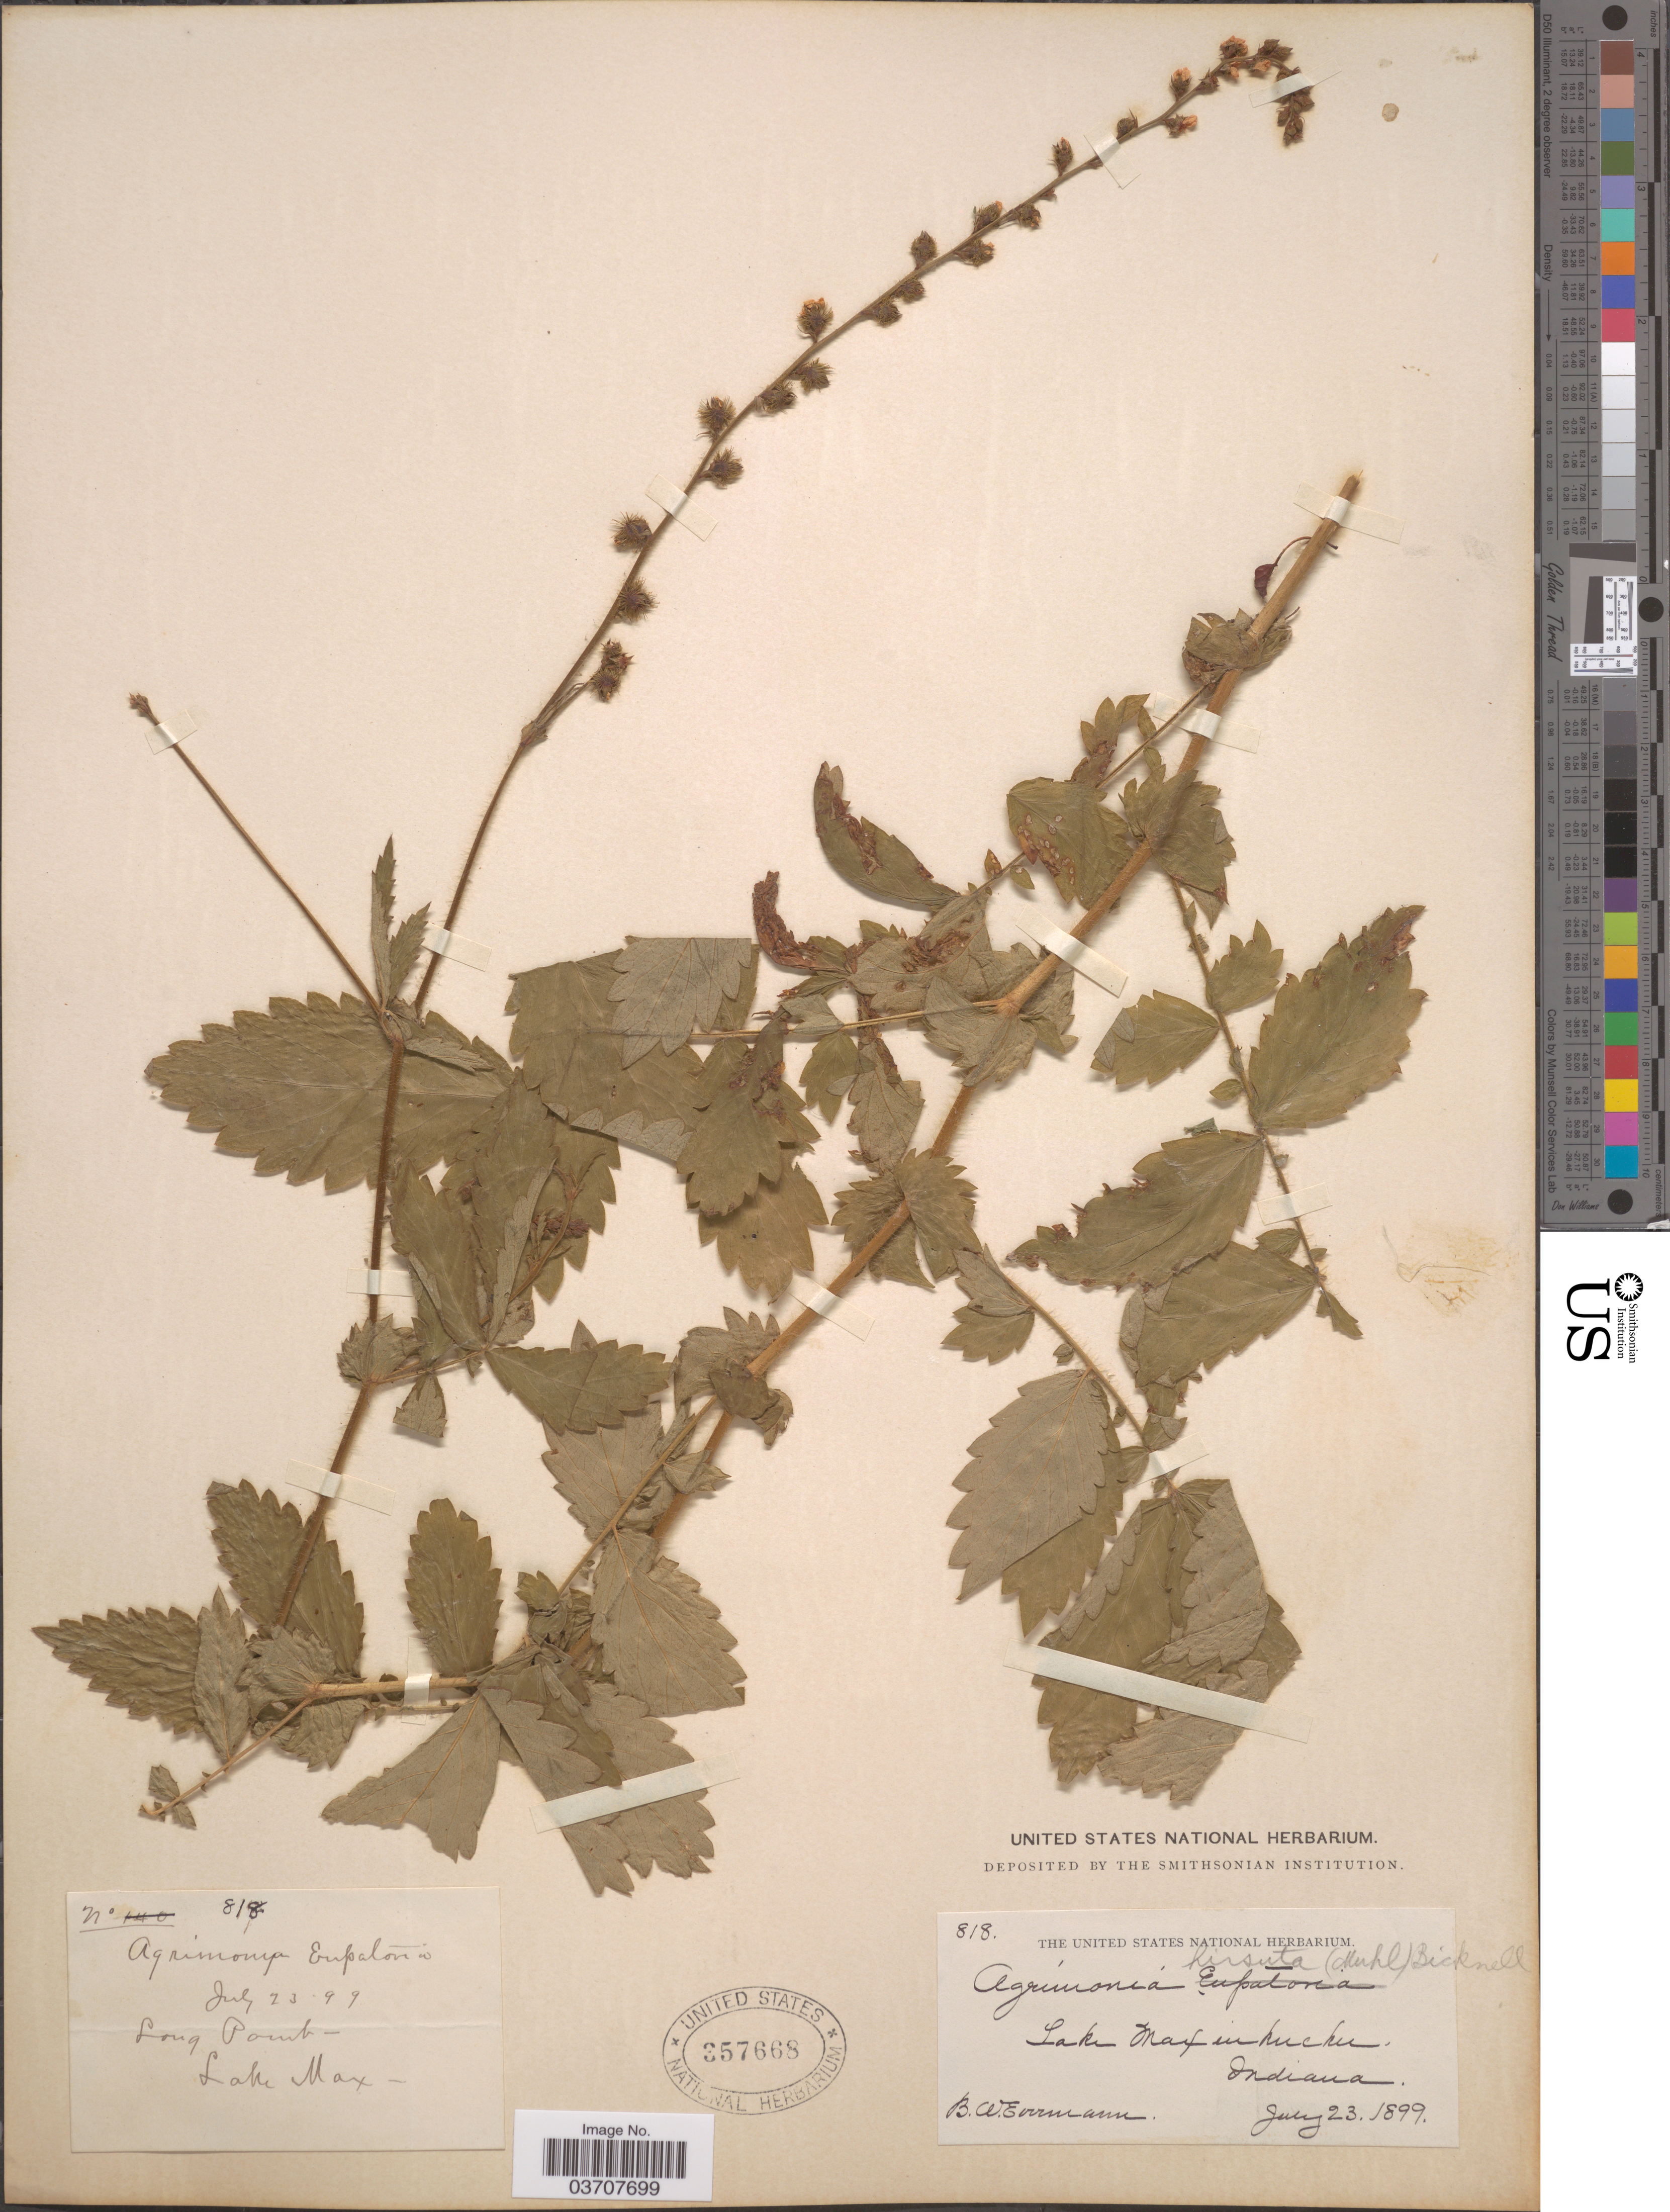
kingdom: Plantae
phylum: Tracheophyta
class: Magnoliopsida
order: Rosales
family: Rosaceae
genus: Agrimonia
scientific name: Agrimonia gryposepala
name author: Wallr.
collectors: B. W. Evermann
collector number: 818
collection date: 1899-07-23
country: United States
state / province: Indiana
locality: Lake Maxinkuckee. Long Point.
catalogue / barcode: US 357668